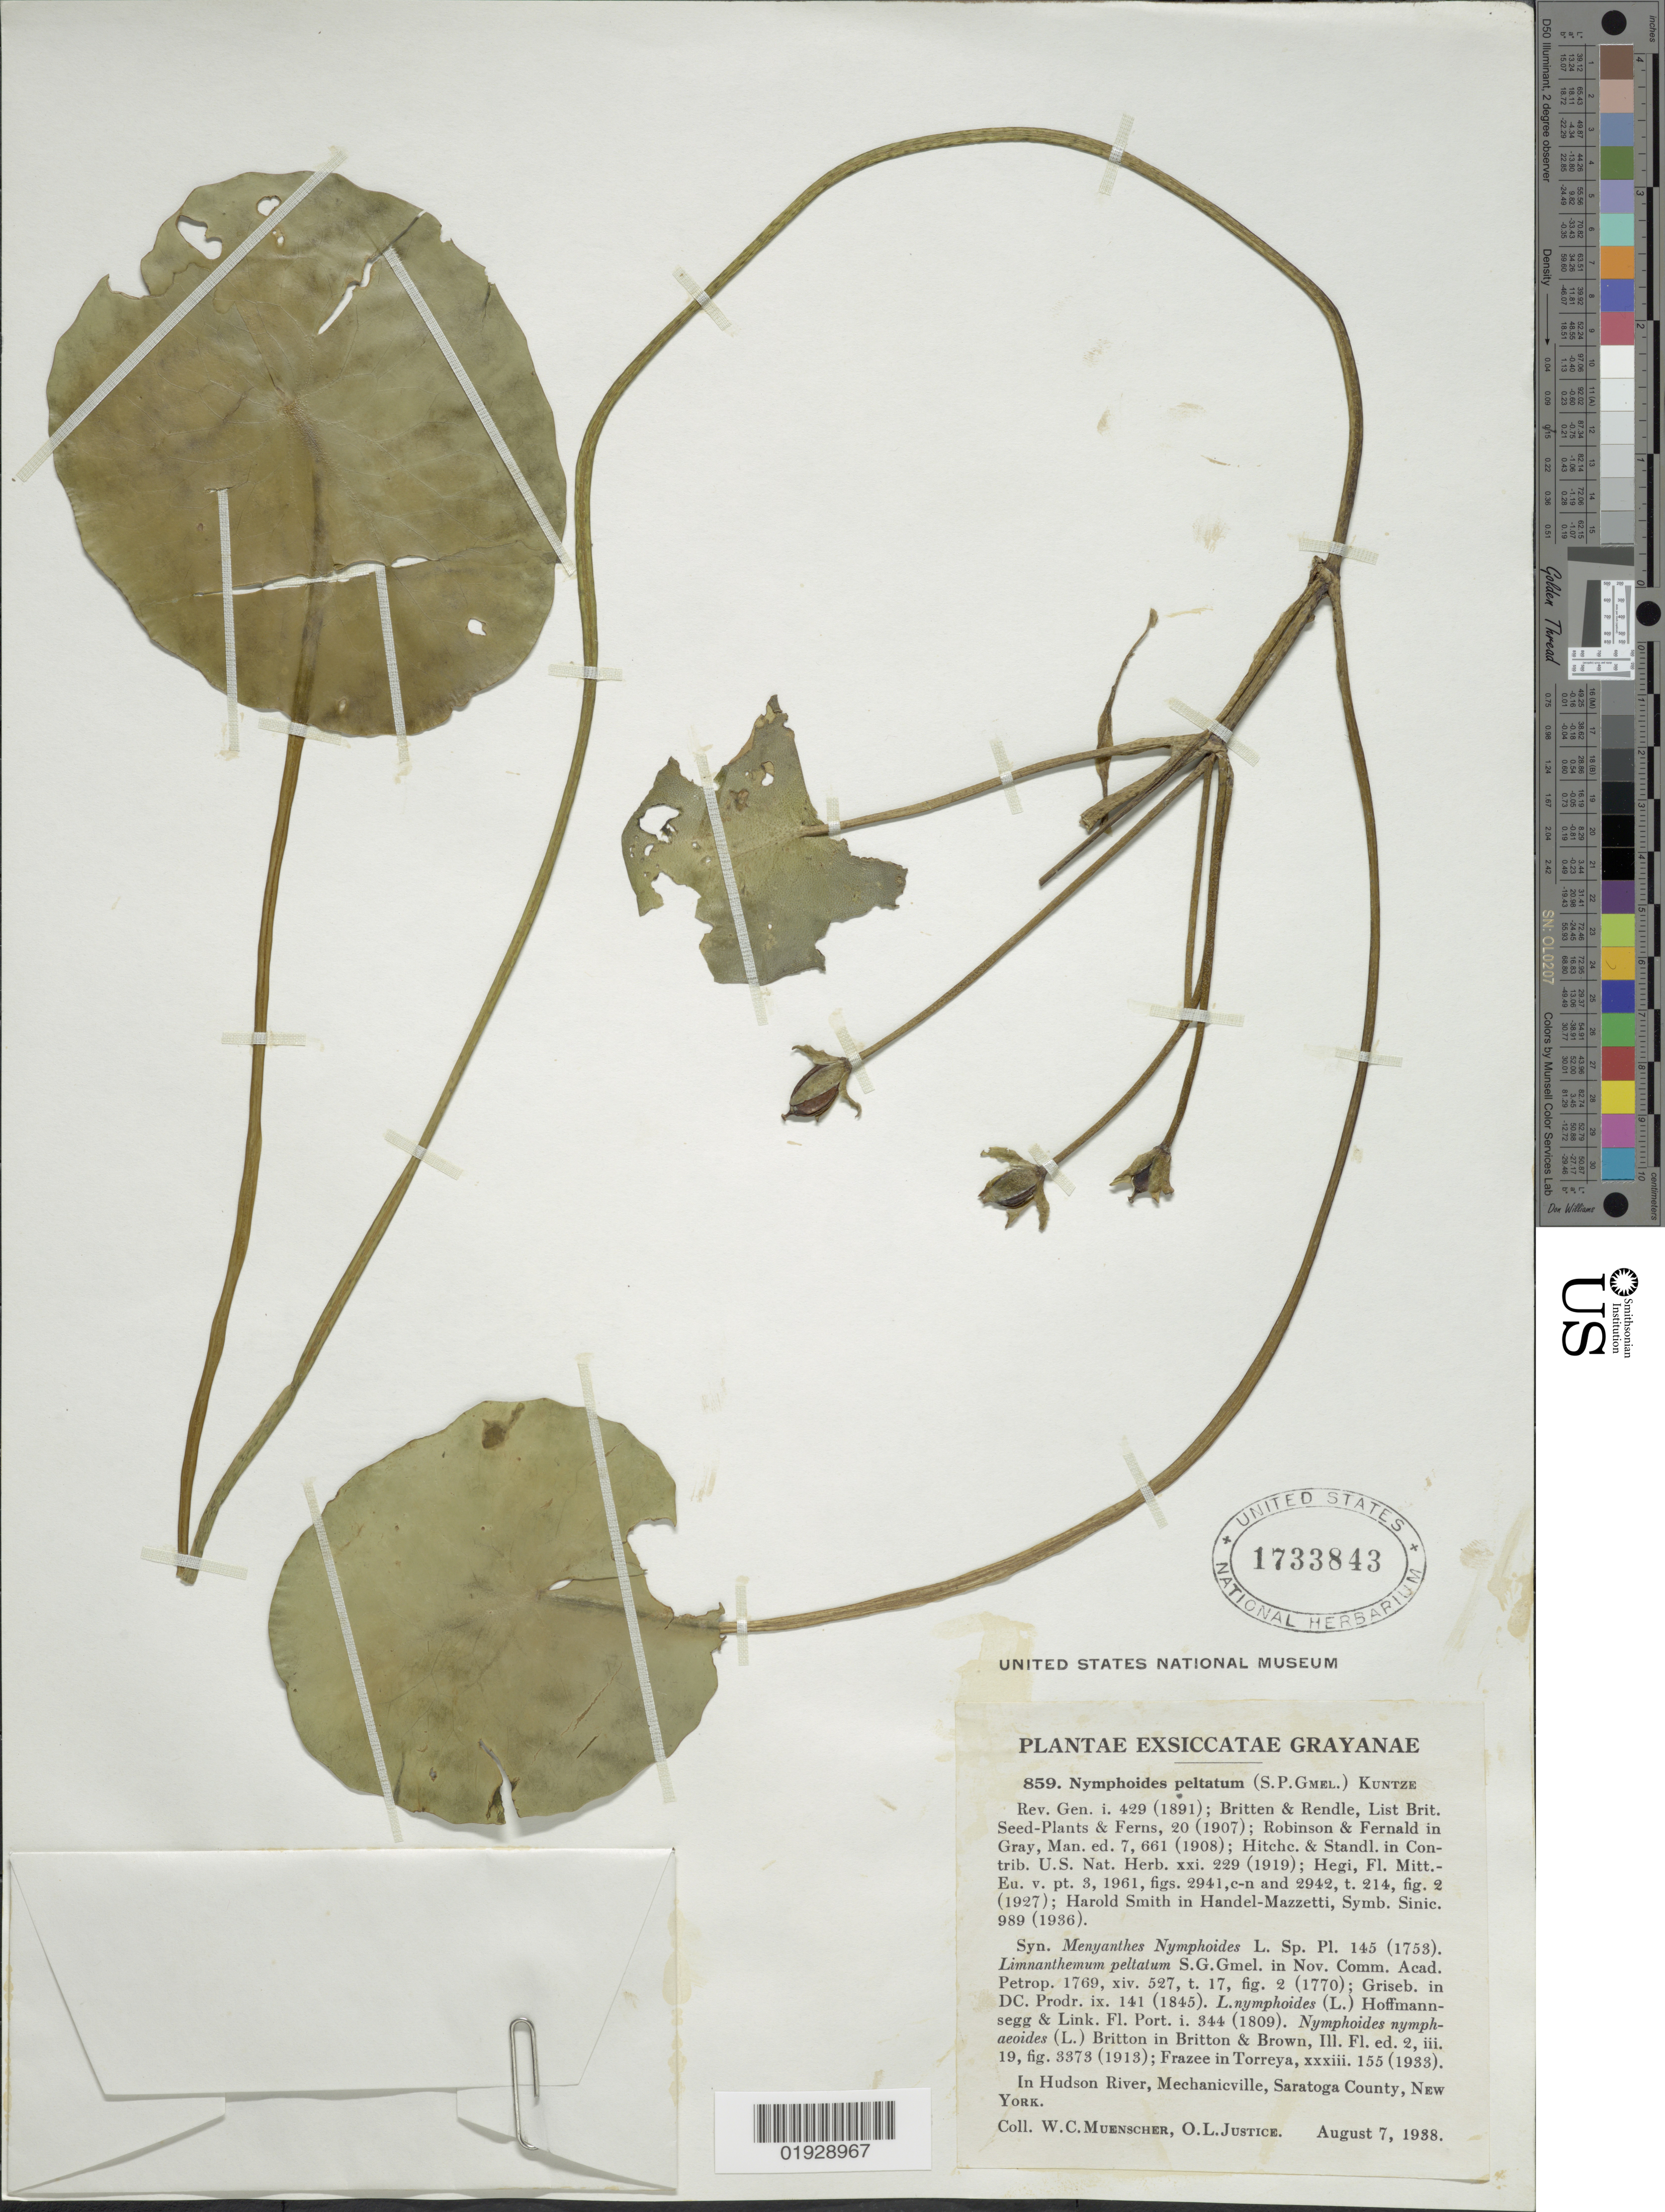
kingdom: Plantae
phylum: Tracheophyta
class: Magnoliopsida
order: Asterales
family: Menyanthaceae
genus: Nymphoides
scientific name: Nymphoides peltata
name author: (J.F. Gmel.) Britton & Rendle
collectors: W. Muenscher & O. Justice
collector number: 859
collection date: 1938-08-07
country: United States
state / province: New York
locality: In Hudson River, Mechanicville, Saratoga County.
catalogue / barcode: US 1733843